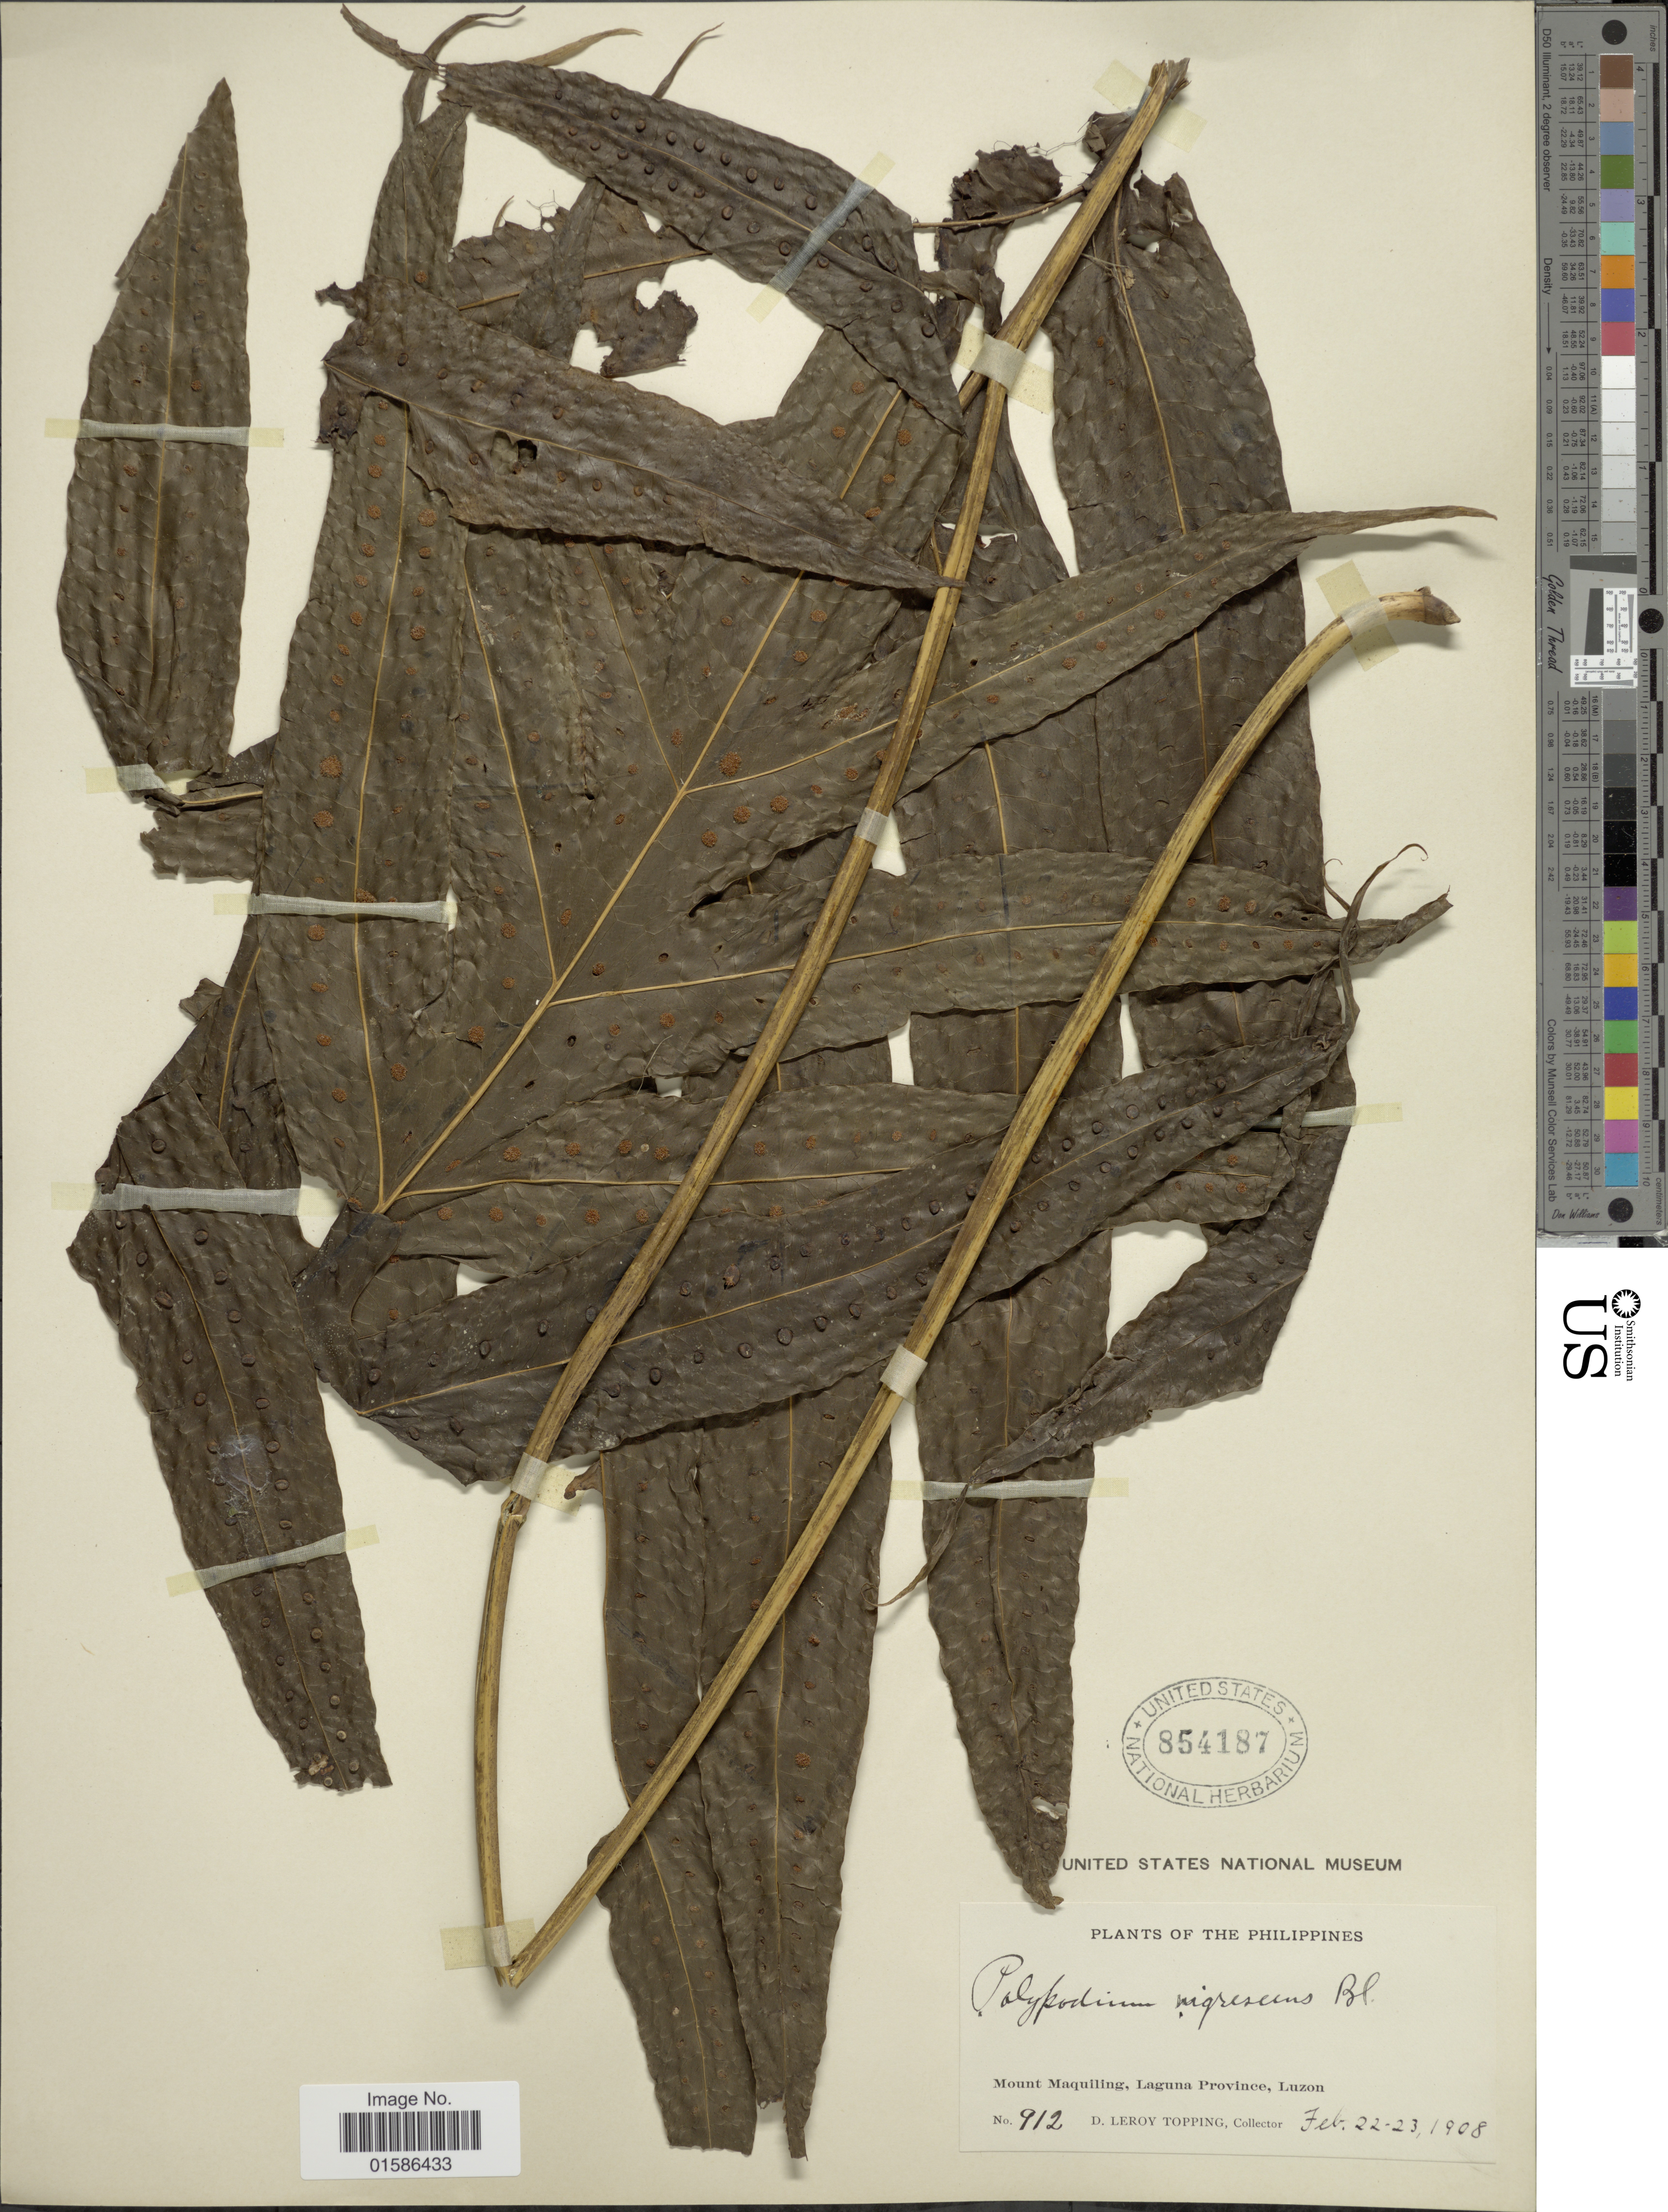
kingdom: Plantae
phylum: Tracheophyta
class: Polypodiopsida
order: Polypodiales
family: Polypodiaceae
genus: Microsorum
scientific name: Microsorum membranifolium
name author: (R. Br.) Ching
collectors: D. L. Topping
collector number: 912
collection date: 1908-02-22/1908-02-23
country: Philippines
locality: Mount Maquilling, Laguna Province, Luzon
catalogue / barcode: US 854187